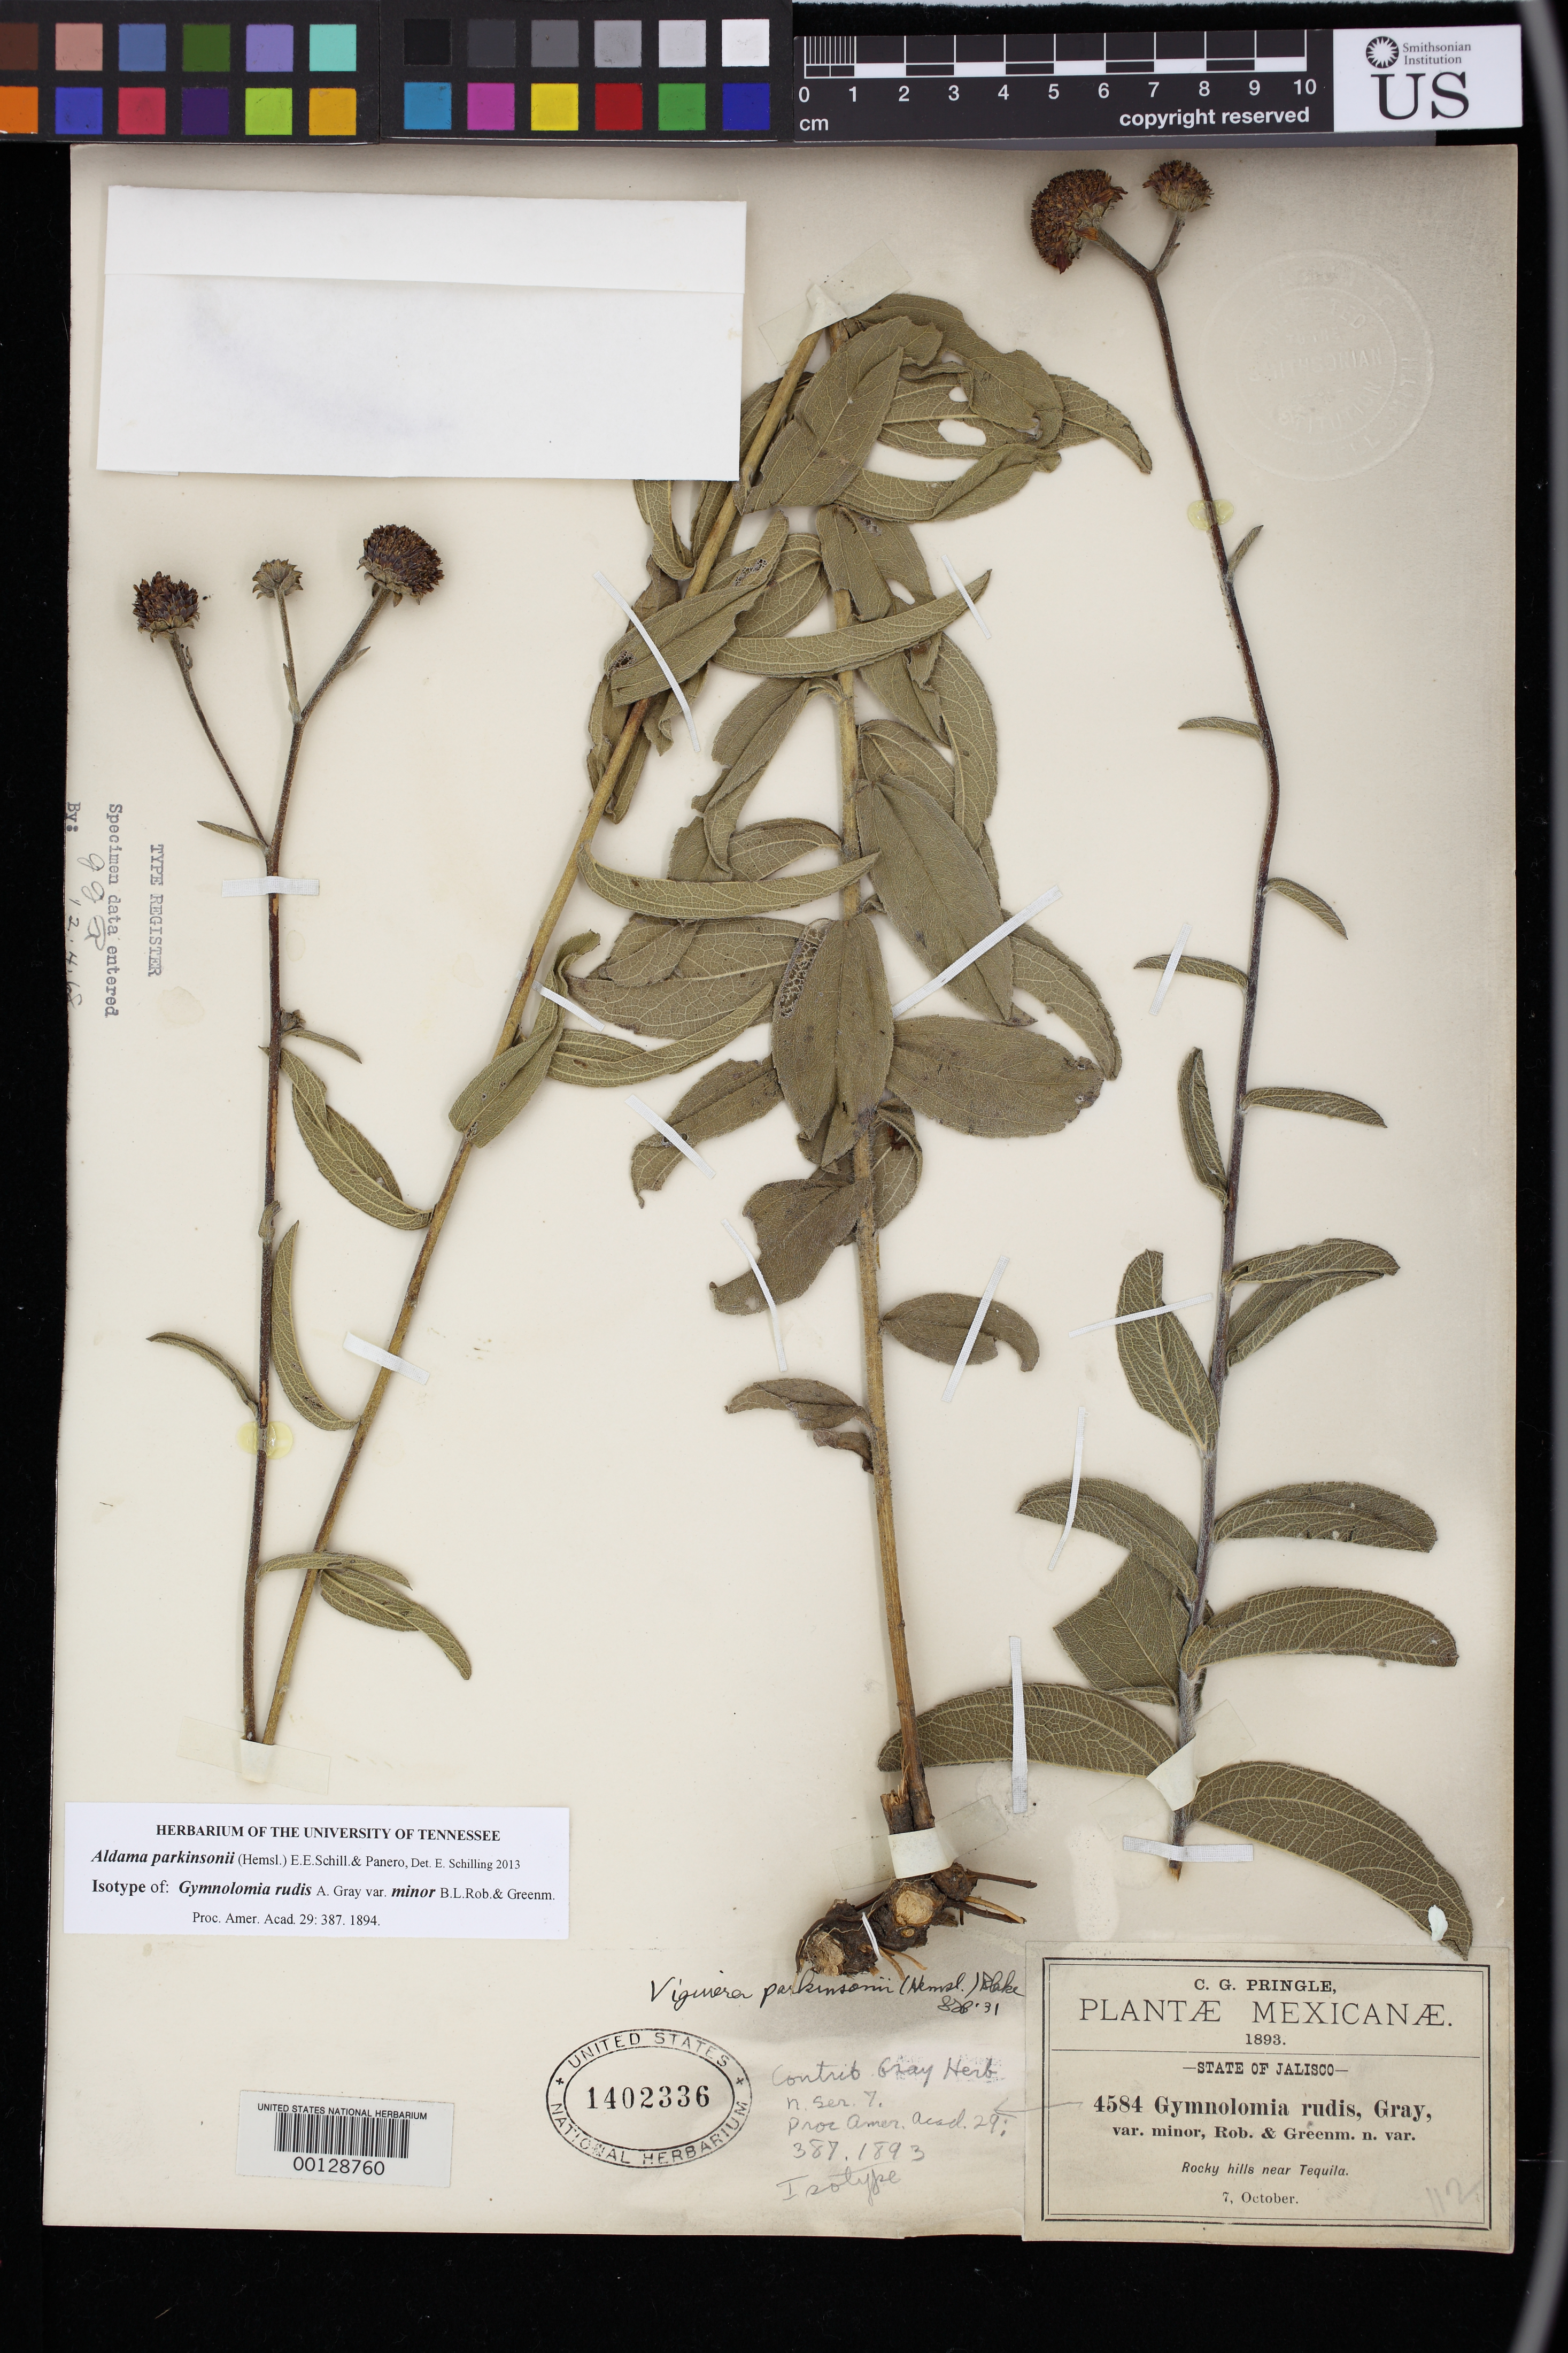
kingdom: Plantae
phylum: Tracheophyta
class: Magnoliopsida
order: Asterales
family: Asteraceae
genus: Gymnolomia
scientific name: Gymnolomia rudis var. minor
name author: B.L. Rob. & Greenm.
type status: Isotype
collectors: C. G. Pringle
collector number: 4584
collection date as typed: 07 Oct 1893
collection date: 1893-10-07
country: Mexico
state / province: Jalisco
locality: Tequila.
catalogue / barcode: US 1402336